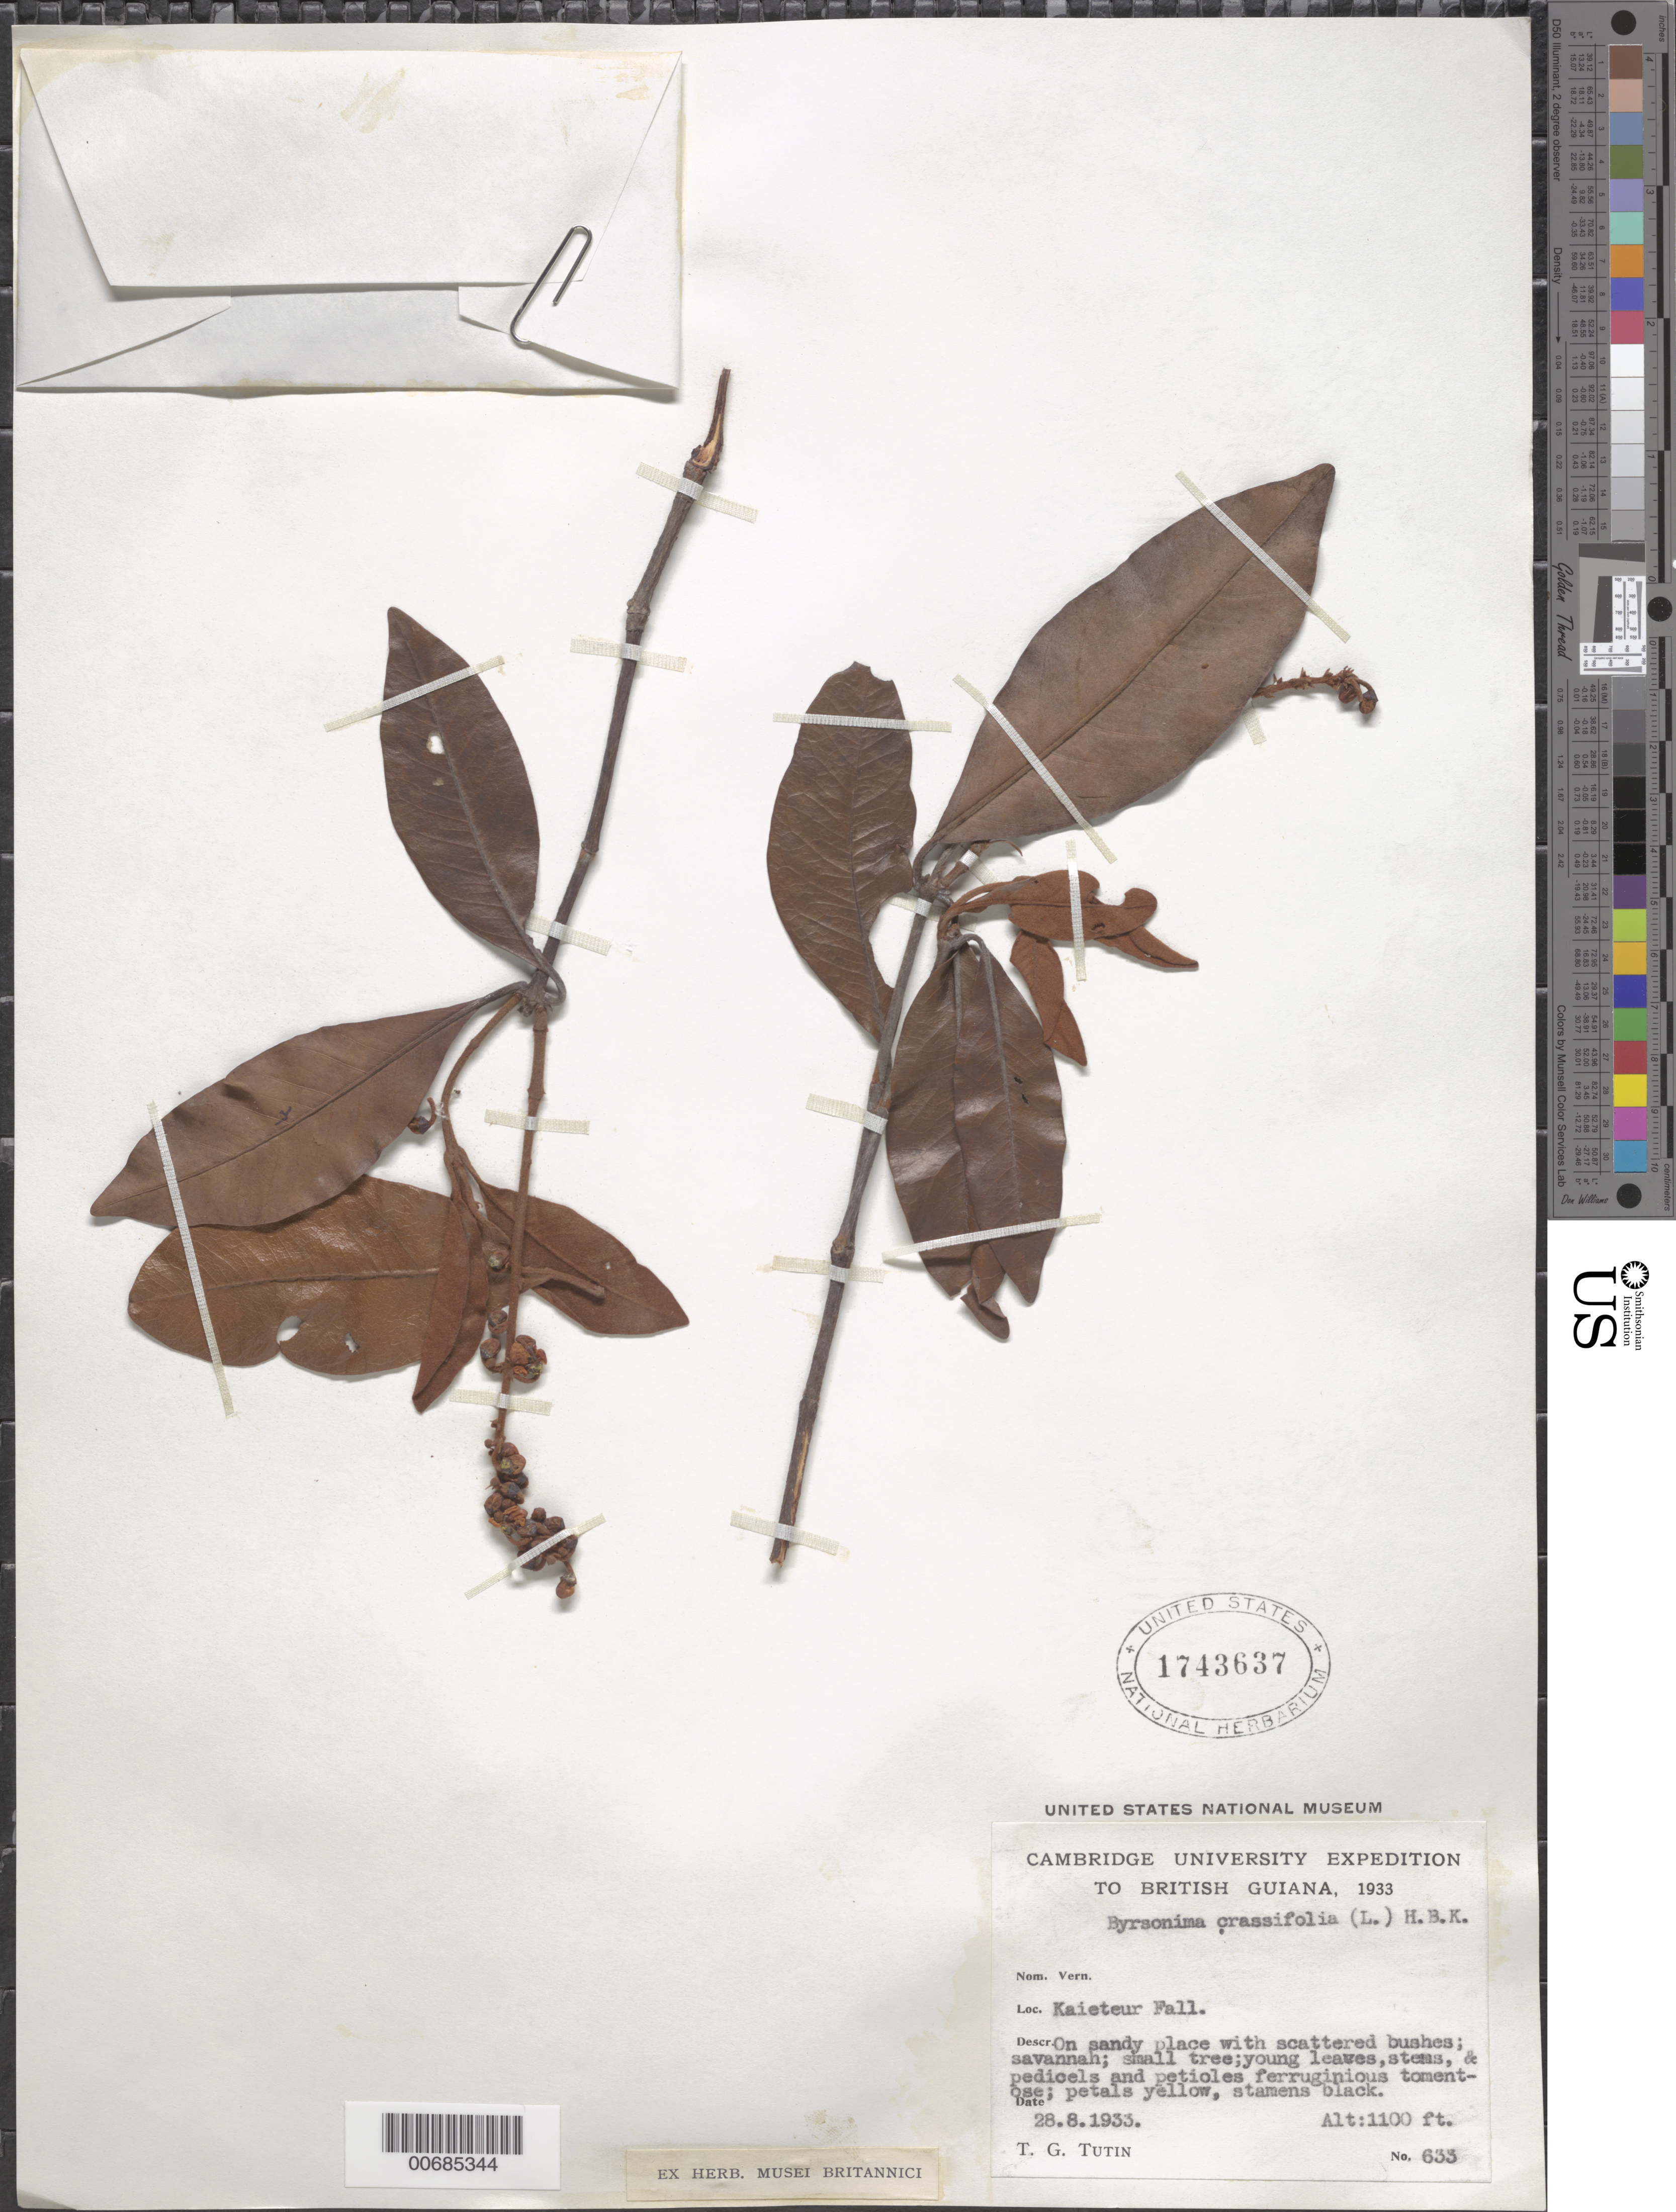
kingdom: Plantae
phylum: Tracheophyta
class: Magnoliopsida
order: Malpighiales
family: Malpighiaceae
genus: Byrsonima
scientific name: Byrsonima crassifolia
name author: (L.) Kunth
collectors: T. G. Tutin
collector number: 633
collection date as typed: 28-Aug-33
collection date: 1933-08-28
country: Guyana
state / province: Potaro-Siparuni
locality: Kaieteur Falls, Potaro R.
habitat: Sandy place with scattered bushes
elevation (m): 335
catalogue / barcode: US 1743637